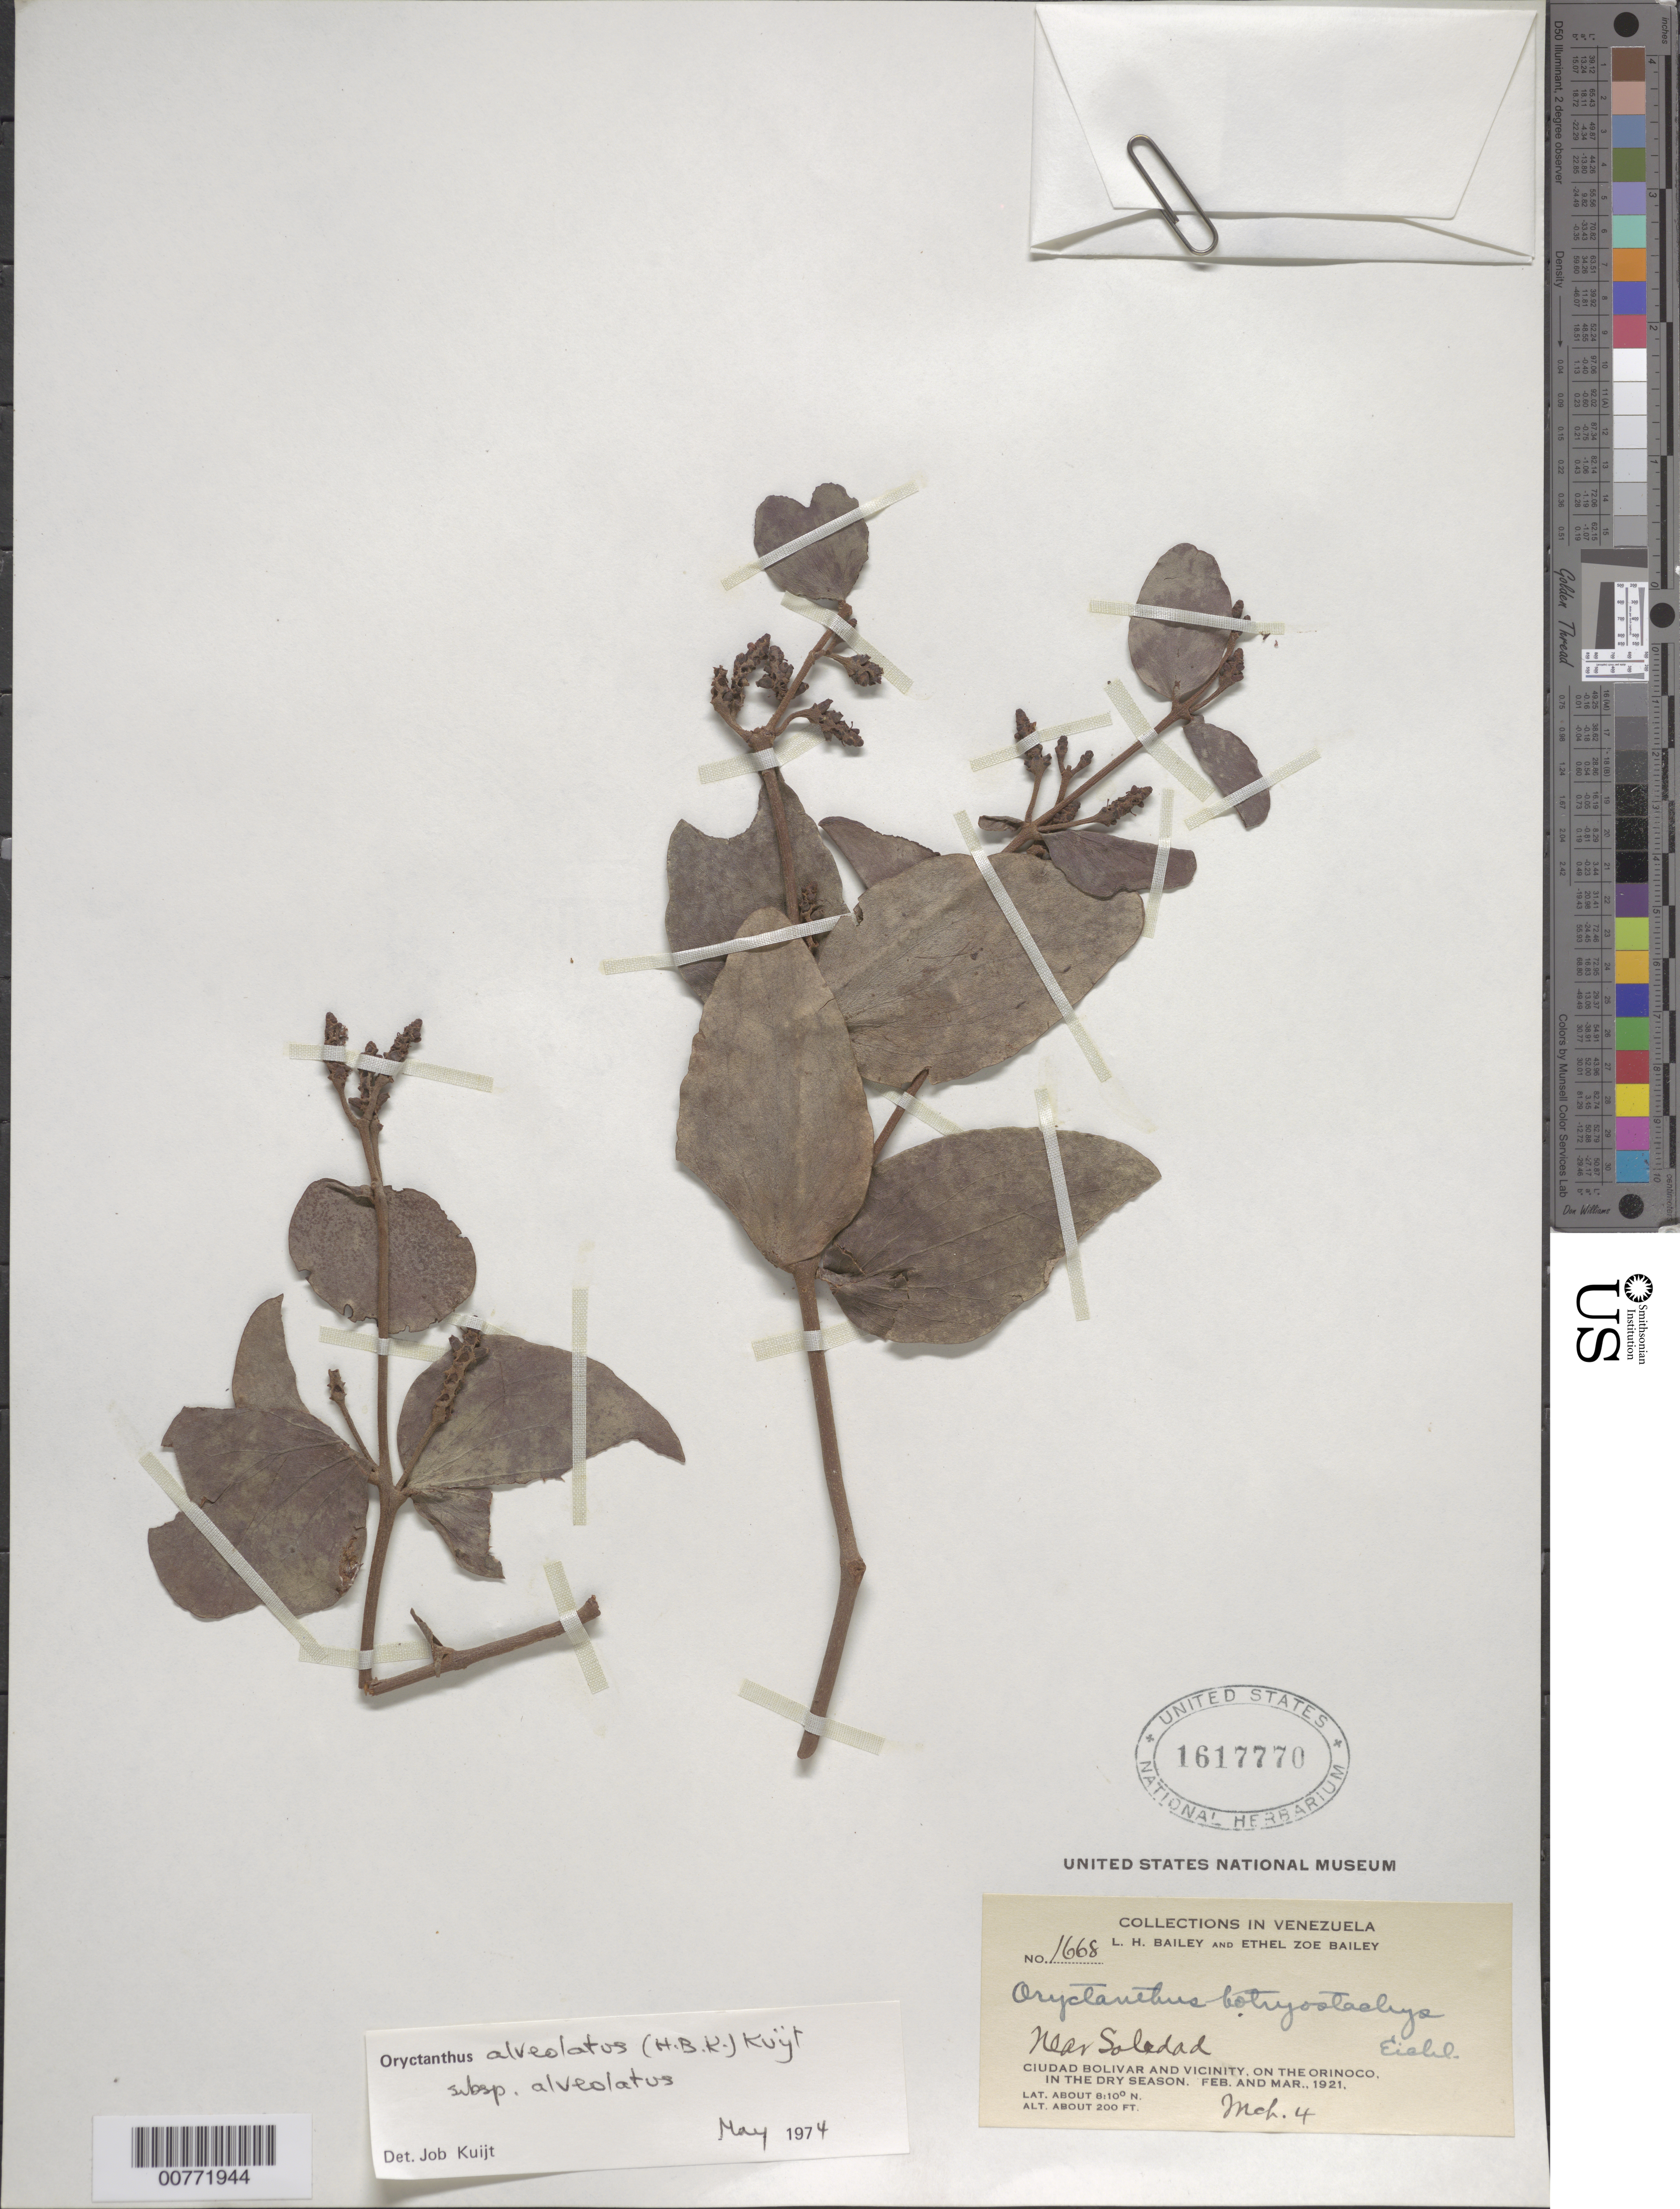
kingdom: Plantae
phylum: Tracheophyta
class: Magnoliopsida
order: Santalales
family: Loranthaceae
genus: Oryctanthus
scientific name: Oryctanthus alveolatus subsp. alveolatus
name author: (Kunth) Kuijt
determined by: Kuijt, Job, (CANADA)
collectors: L. H. Bailey & E. Z. Bailey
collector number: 1668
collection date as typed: Feb-21 and Mar-21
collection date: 1921-02,1921-03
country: Venezuela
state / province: Bolívar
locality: Ciudad Bolívar and vicinity, Orinoco R., Soledad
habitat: Dry season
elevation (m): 61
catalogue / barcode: US 1617770